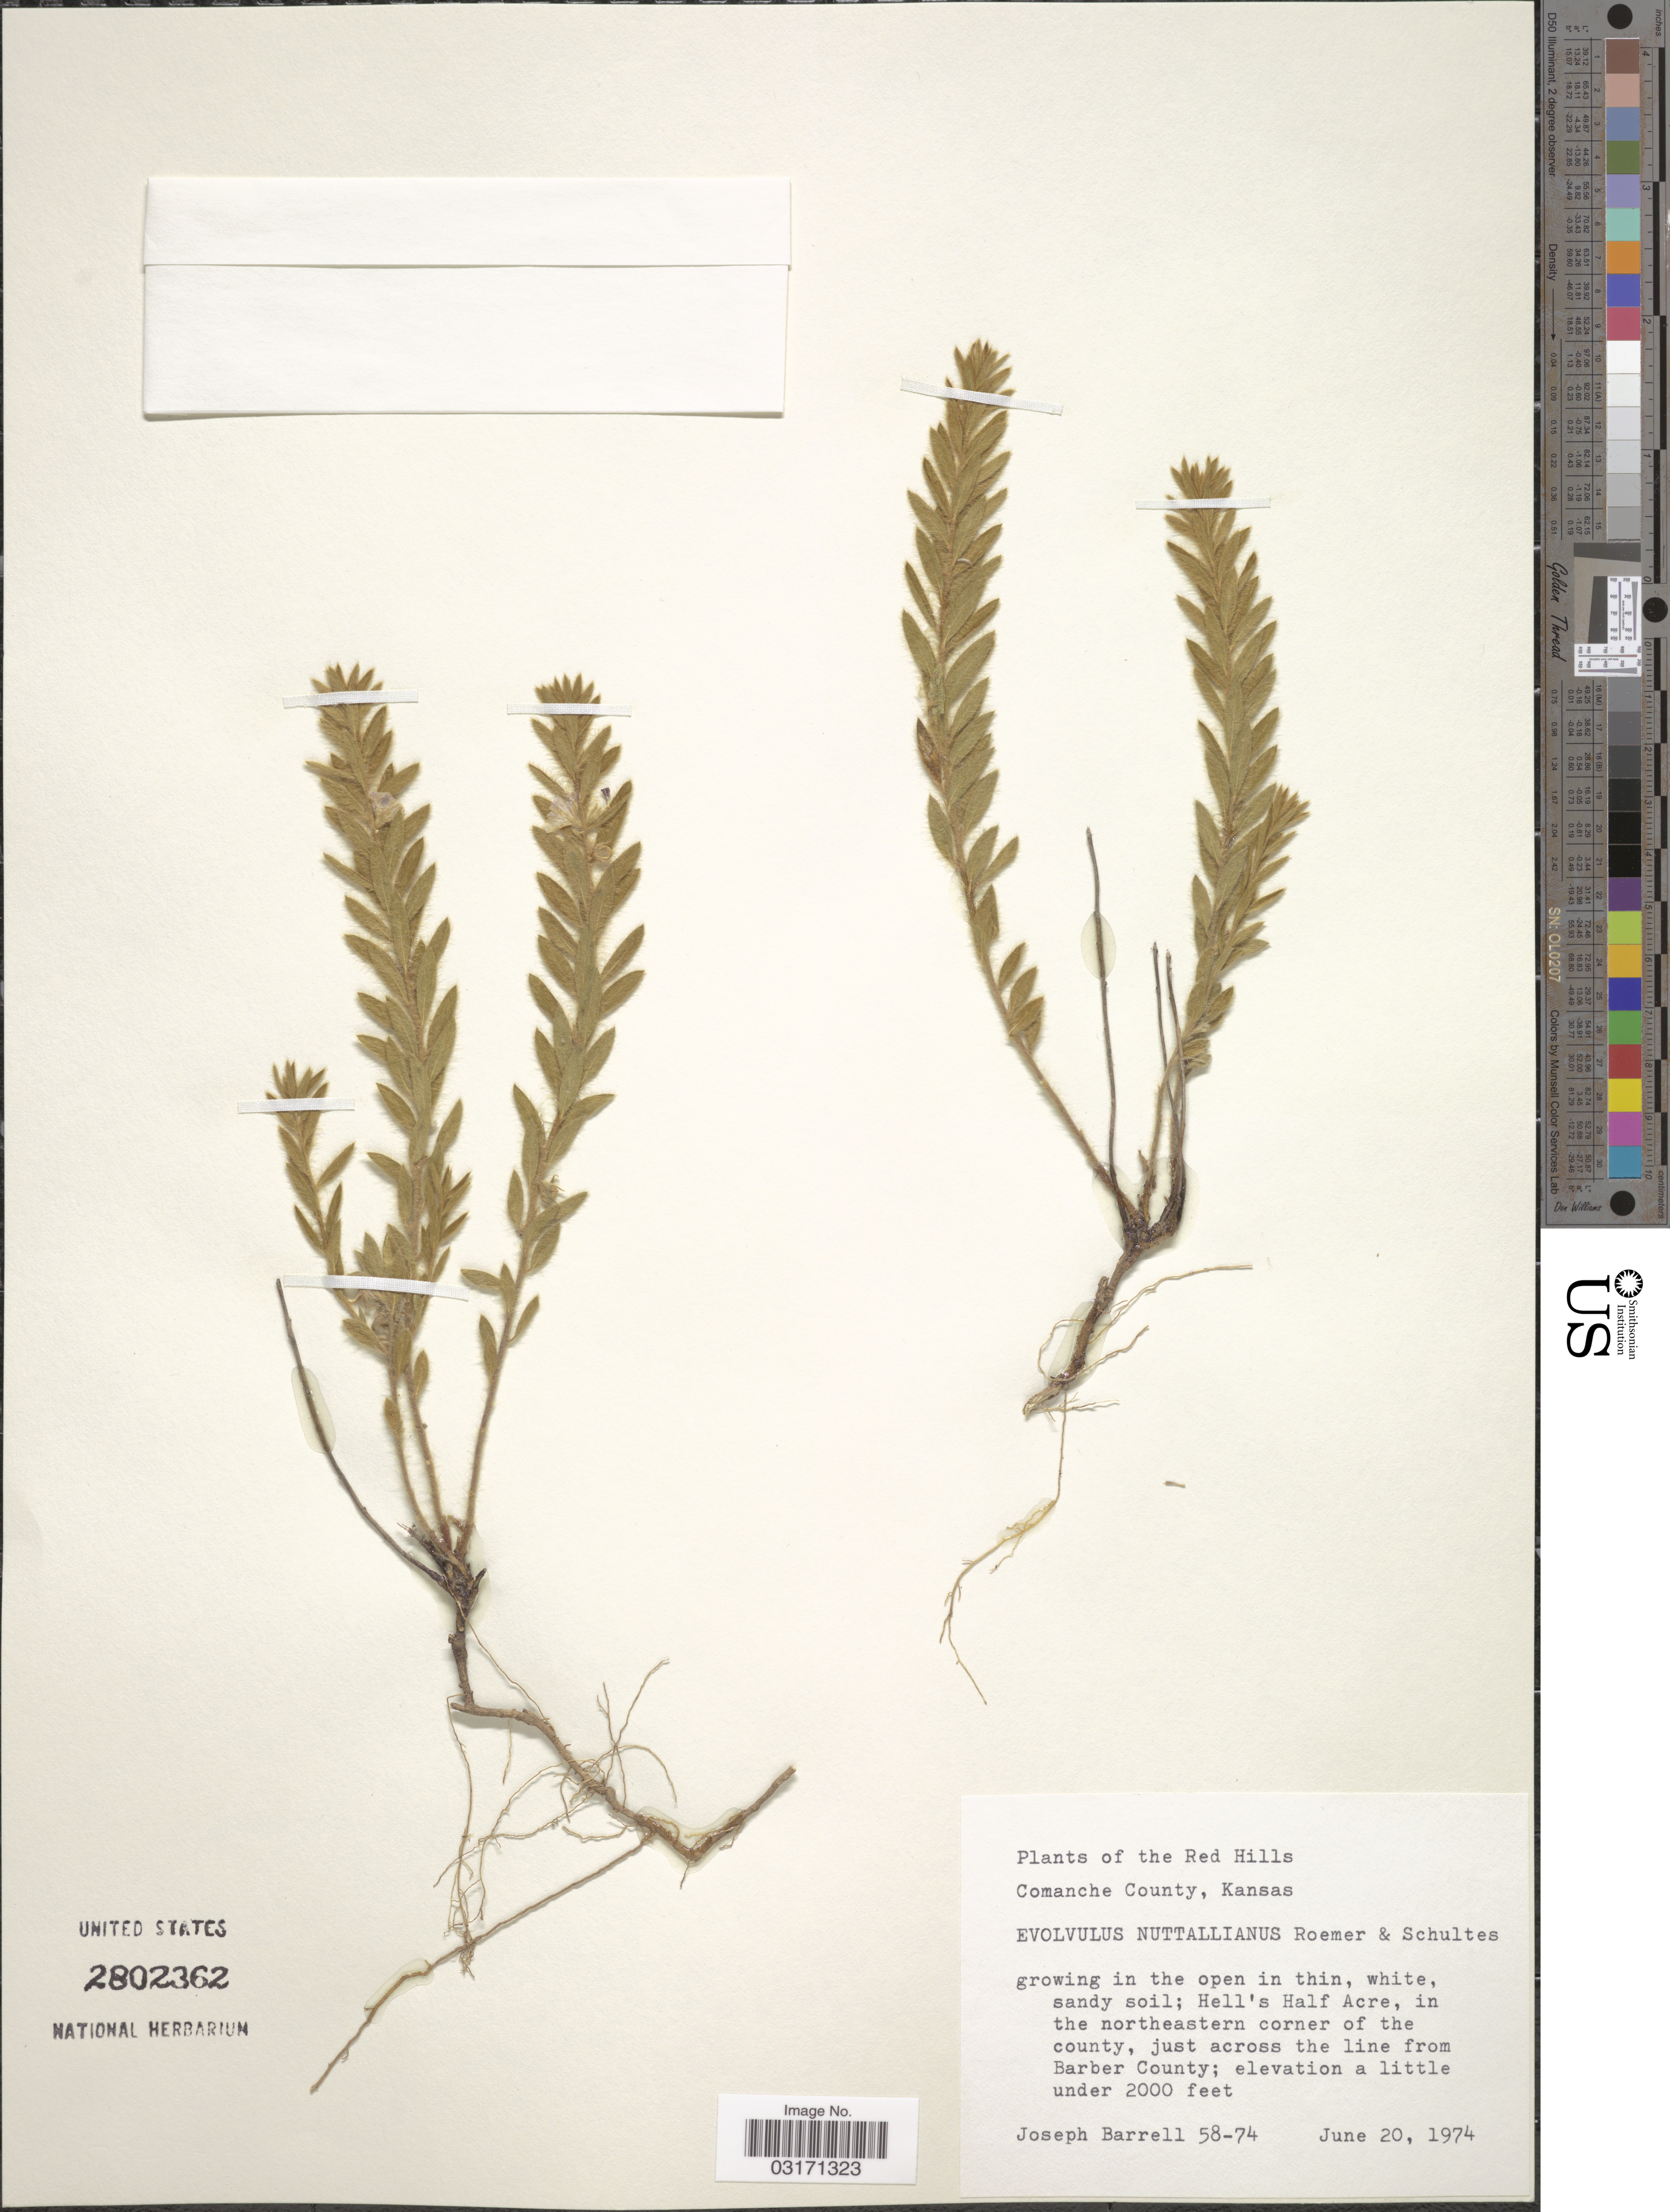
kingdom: Plantae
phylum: Tracheophyta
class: Magnoliopsida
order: Solanales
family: Convolvulaceae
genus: Evolvulus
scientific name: Evolvulus nuttallianus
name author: Roem. & Schult.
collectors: J. Barrell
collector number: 58-74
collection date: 1974-06-20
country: United States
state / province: Kansas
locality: The Red Hills, Comanche County. Hell's Half Acre, in the northeastern corner of the county, just across the line from Barber County.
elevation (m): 610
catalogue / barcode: US 2802362